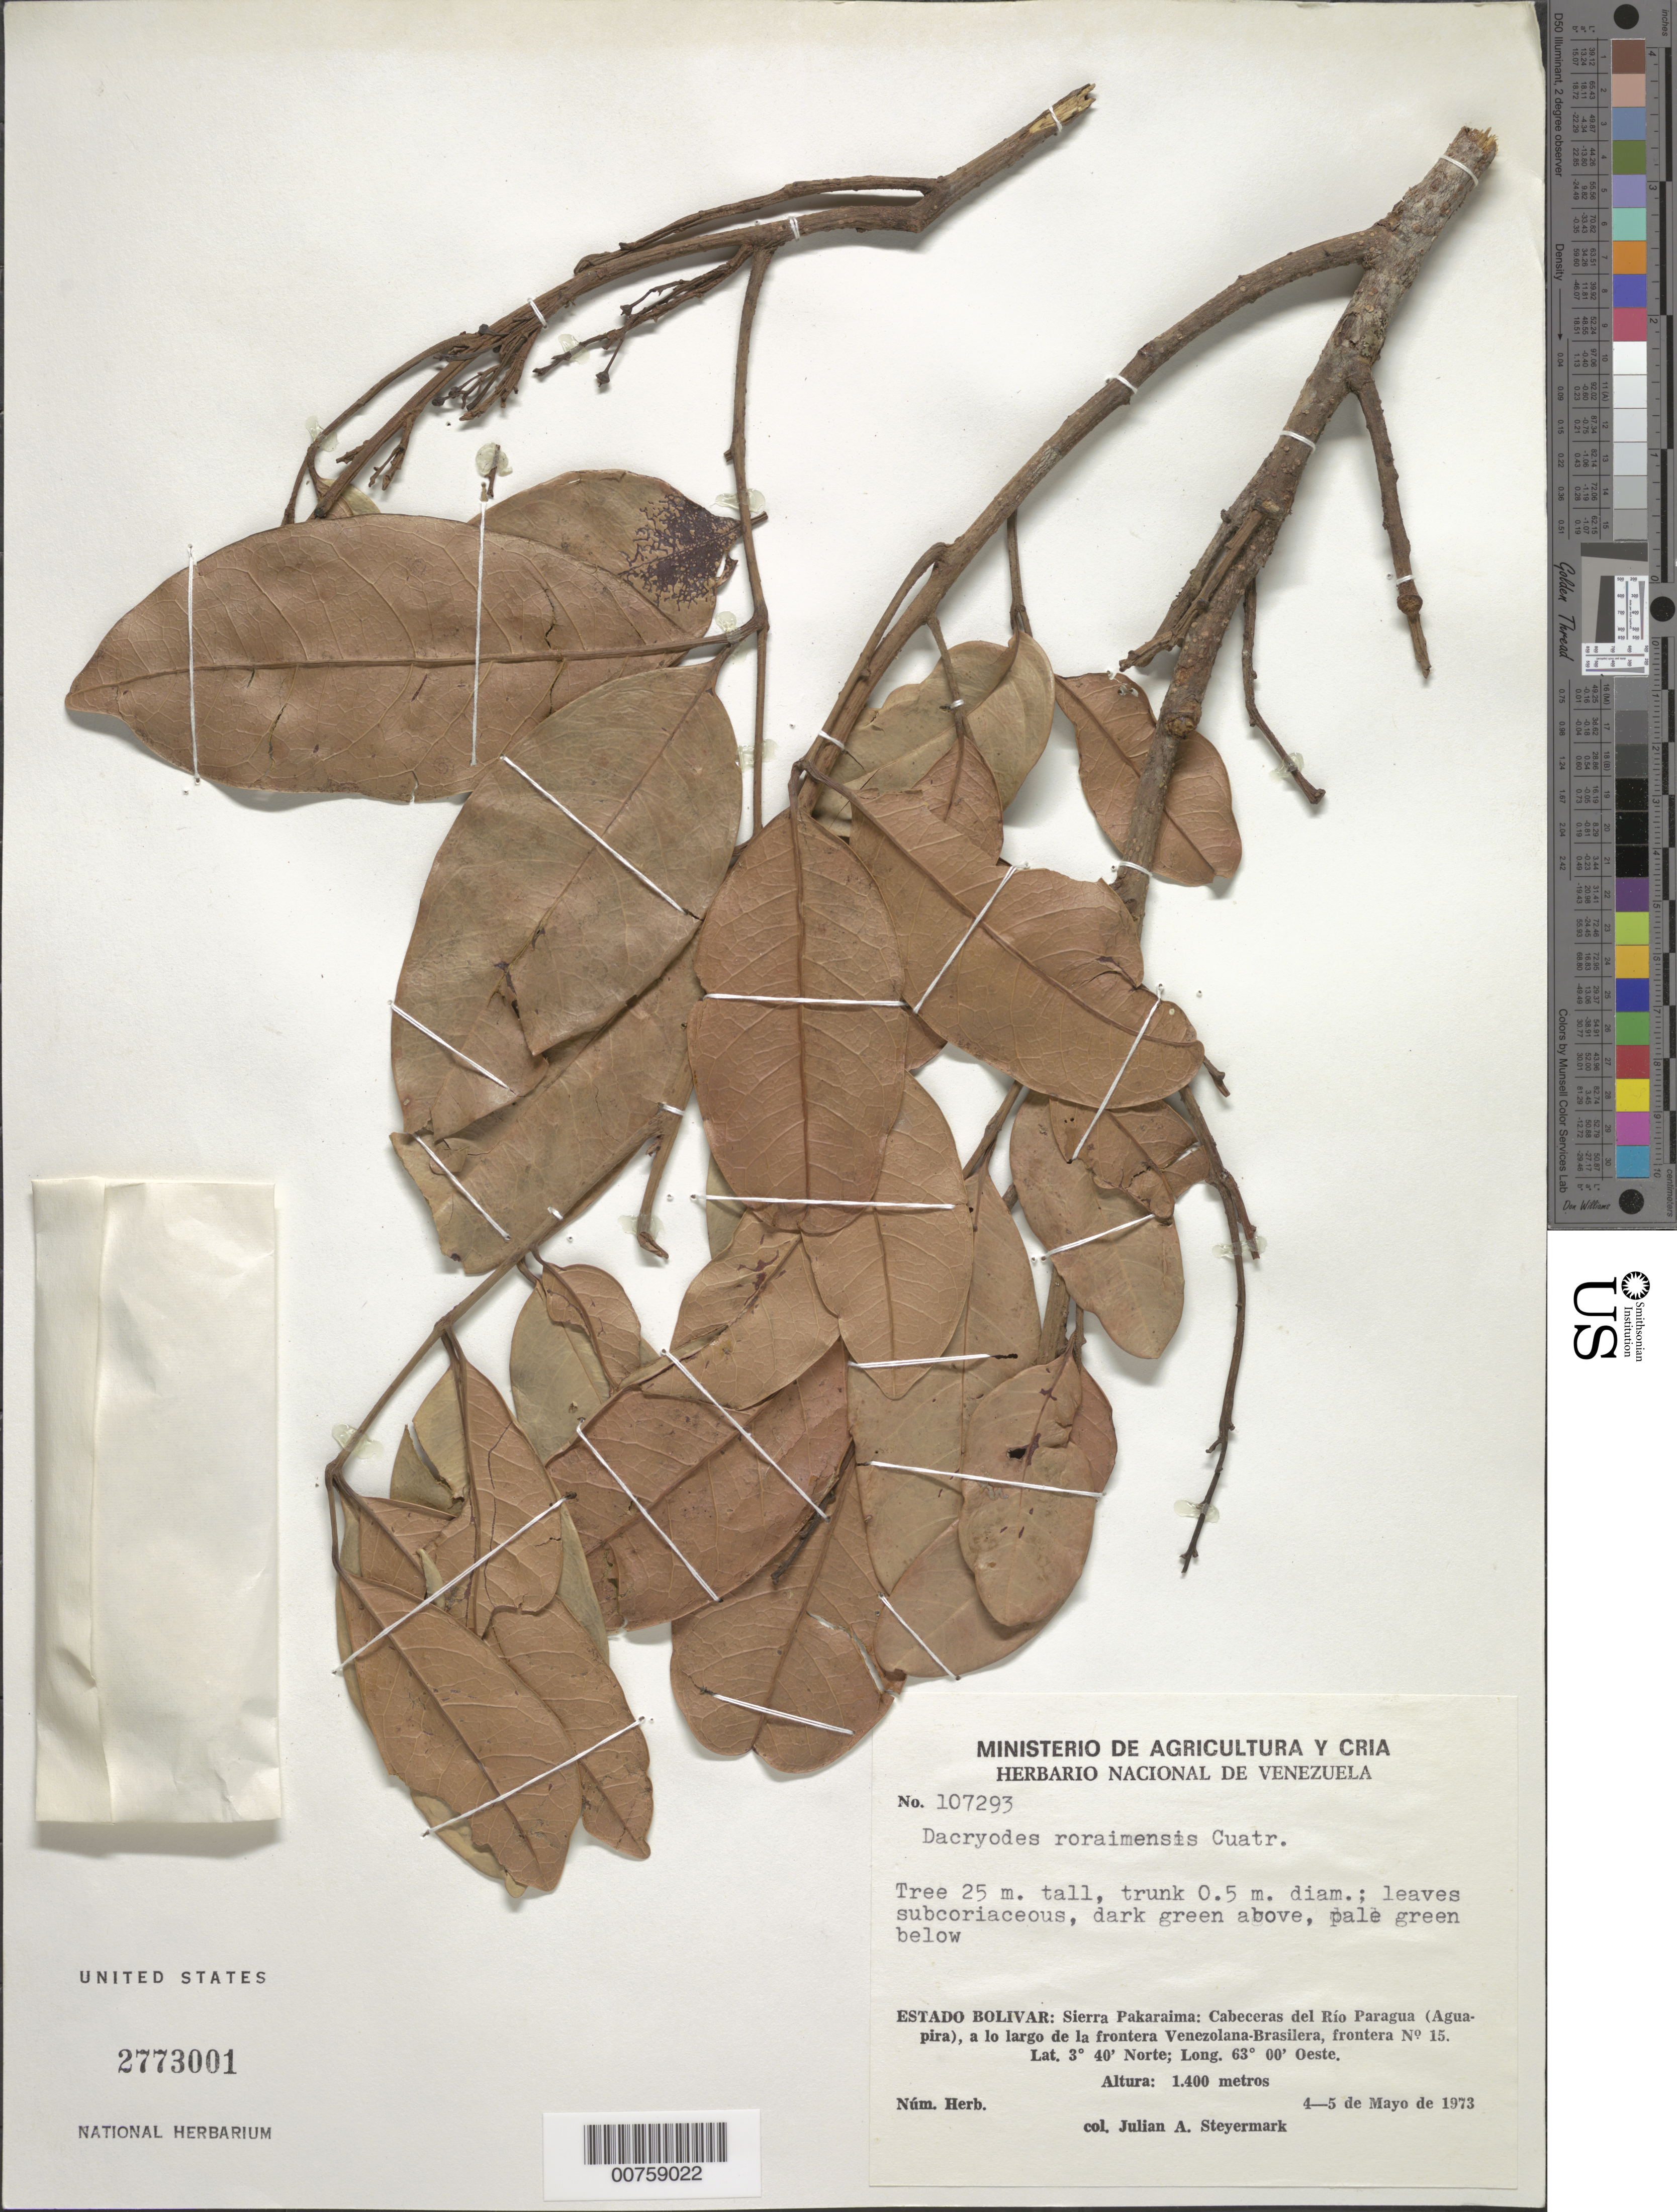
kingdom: Plantae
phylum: Tracheophyta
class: Magnoliopsida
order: Sapindales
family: Burseraceae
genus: Dacryodes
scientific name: Dacryodes roraimensis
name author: Cuatrec.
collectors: J. Steyermark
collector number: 107293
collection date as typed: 4-May-73 to 5-May-73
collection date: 1973-05-04/1973-05-05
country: Venezuela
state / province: Bolívar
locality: Sierra Pakaraima: cabeceras del Río Paragua (Aguapira), a lo largo de la frontera Venezolana - Brasilera, frontera no. 15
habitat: Cabeceras del rio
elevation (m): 1400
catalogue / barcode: US 2773001